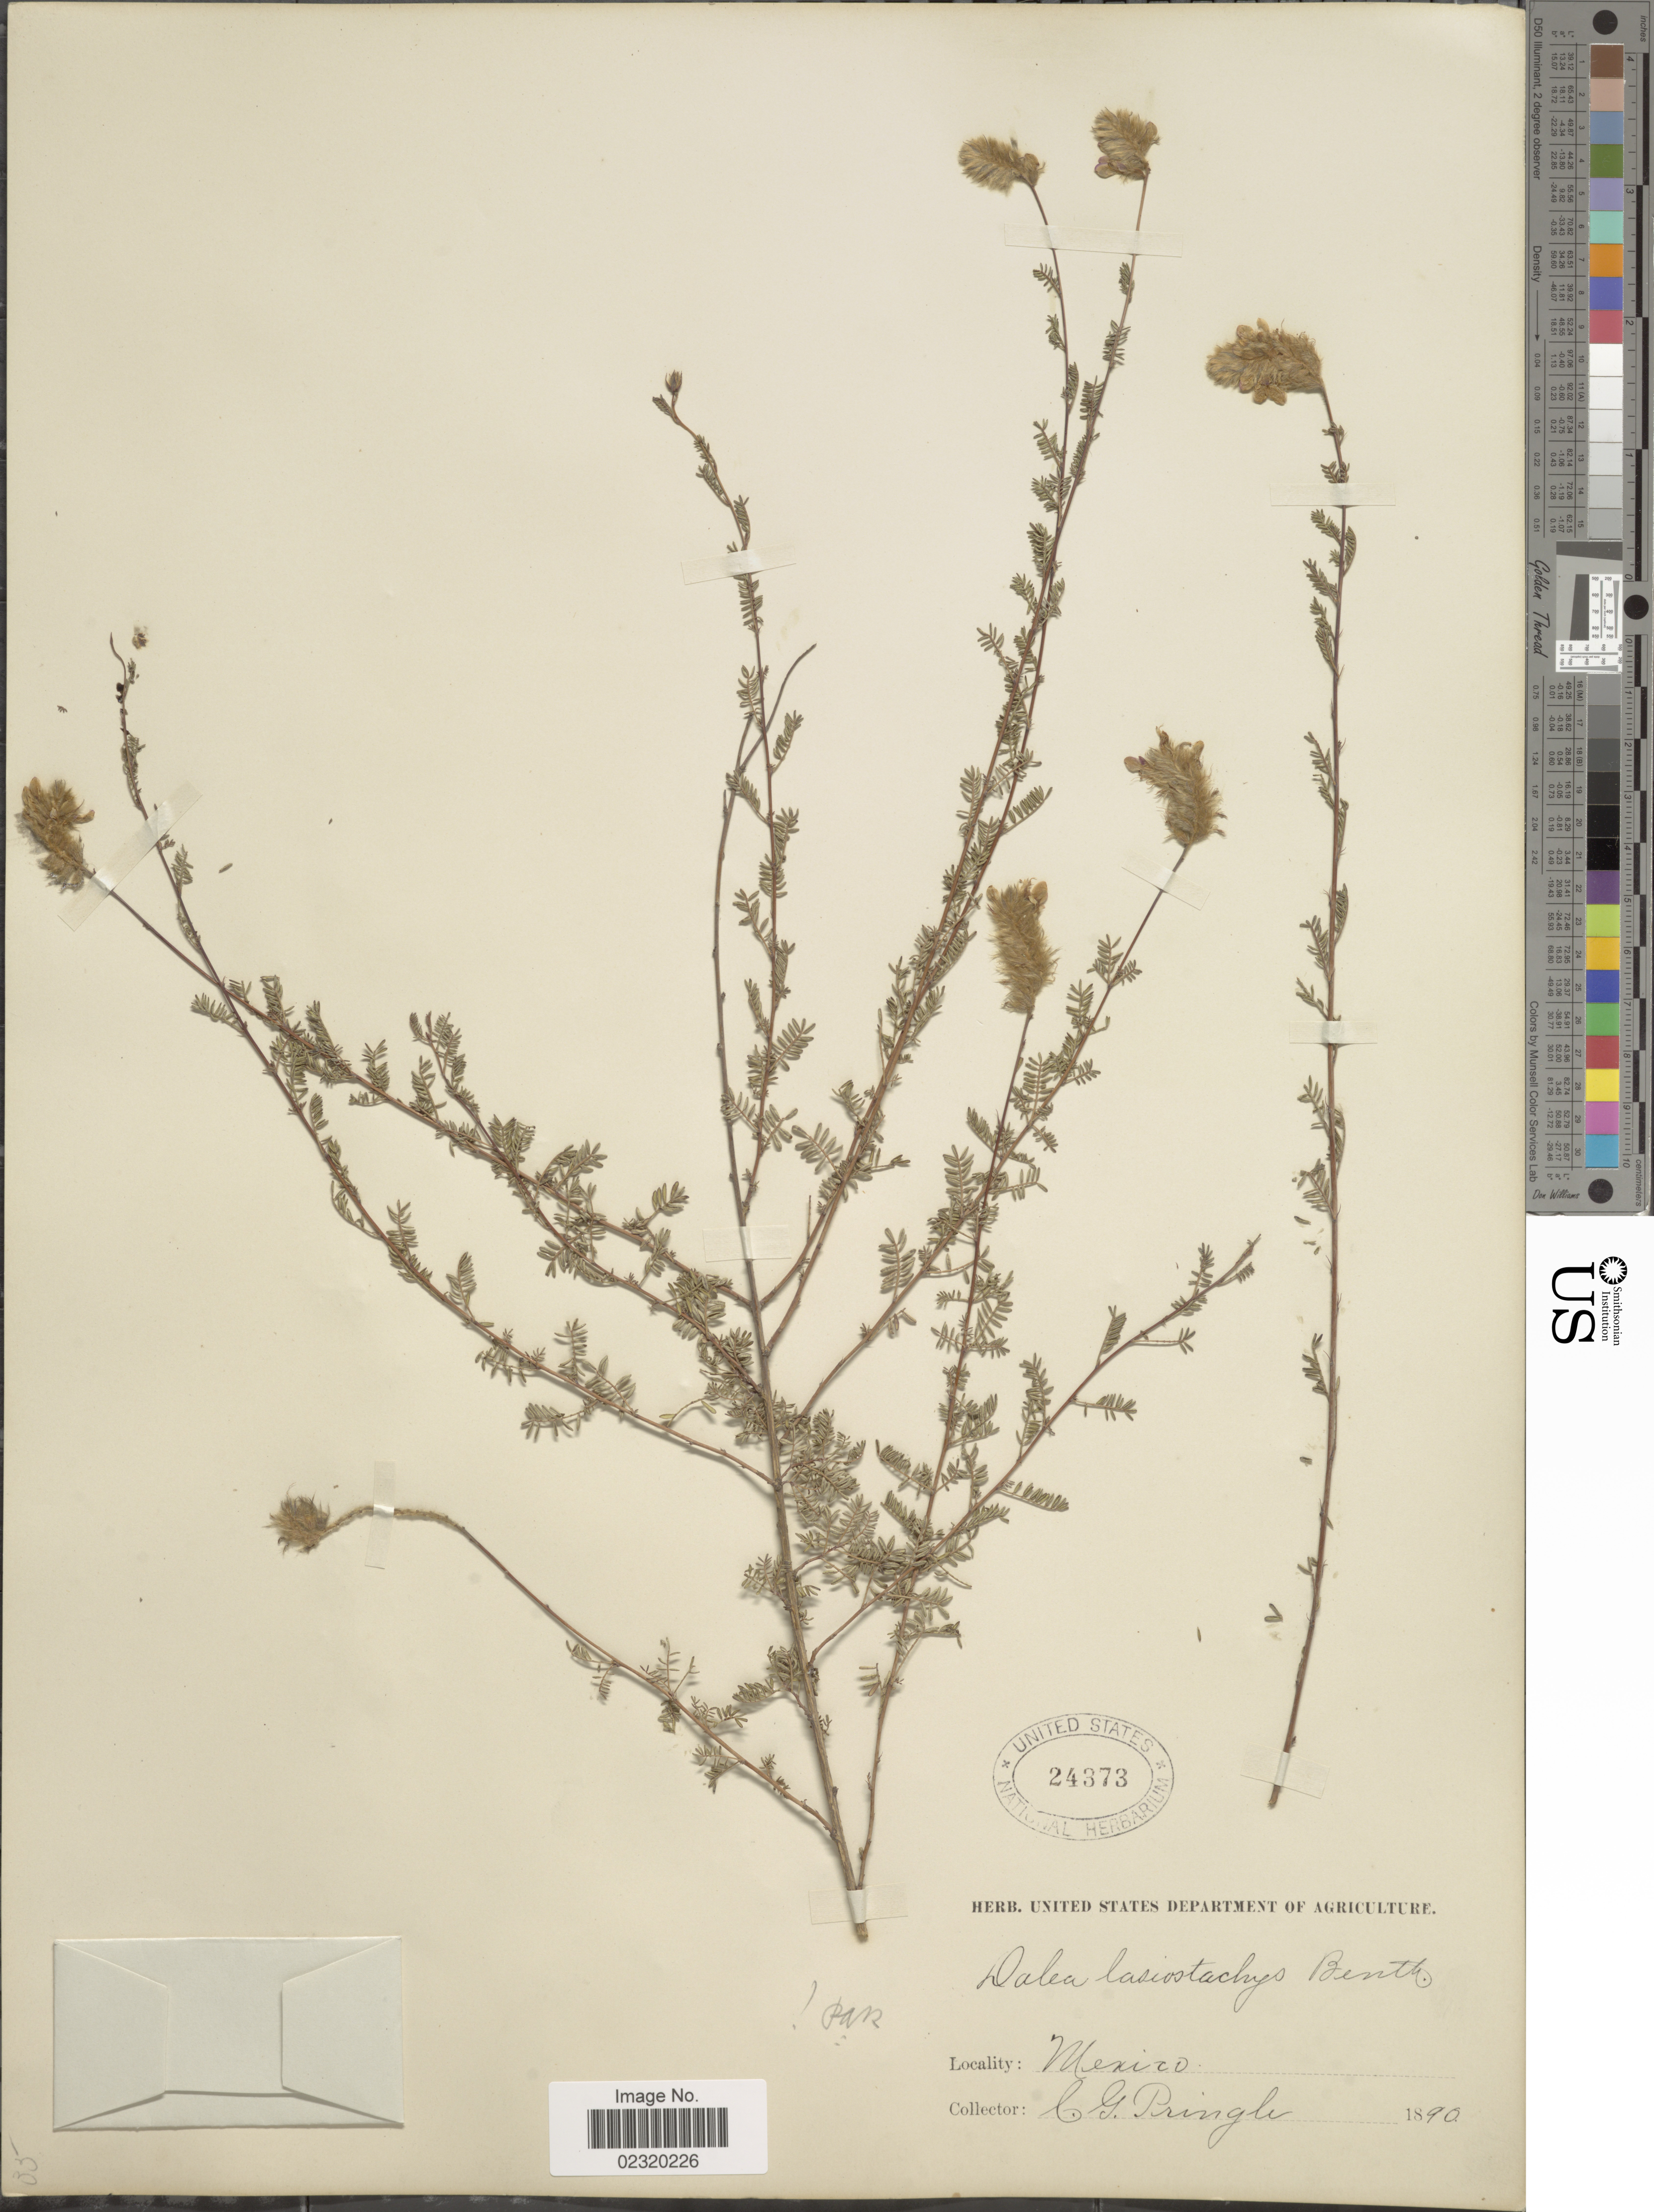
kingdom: Plantae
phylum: Tracheophyta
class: Magnoliopsida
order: Fabales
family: Fabaceae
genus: Dalea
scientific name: Dalea versicolor var. involuta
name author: (Rydb.) Barneby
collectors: C. G. Pringle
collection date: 1890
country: Mexico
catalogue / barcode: US 24373